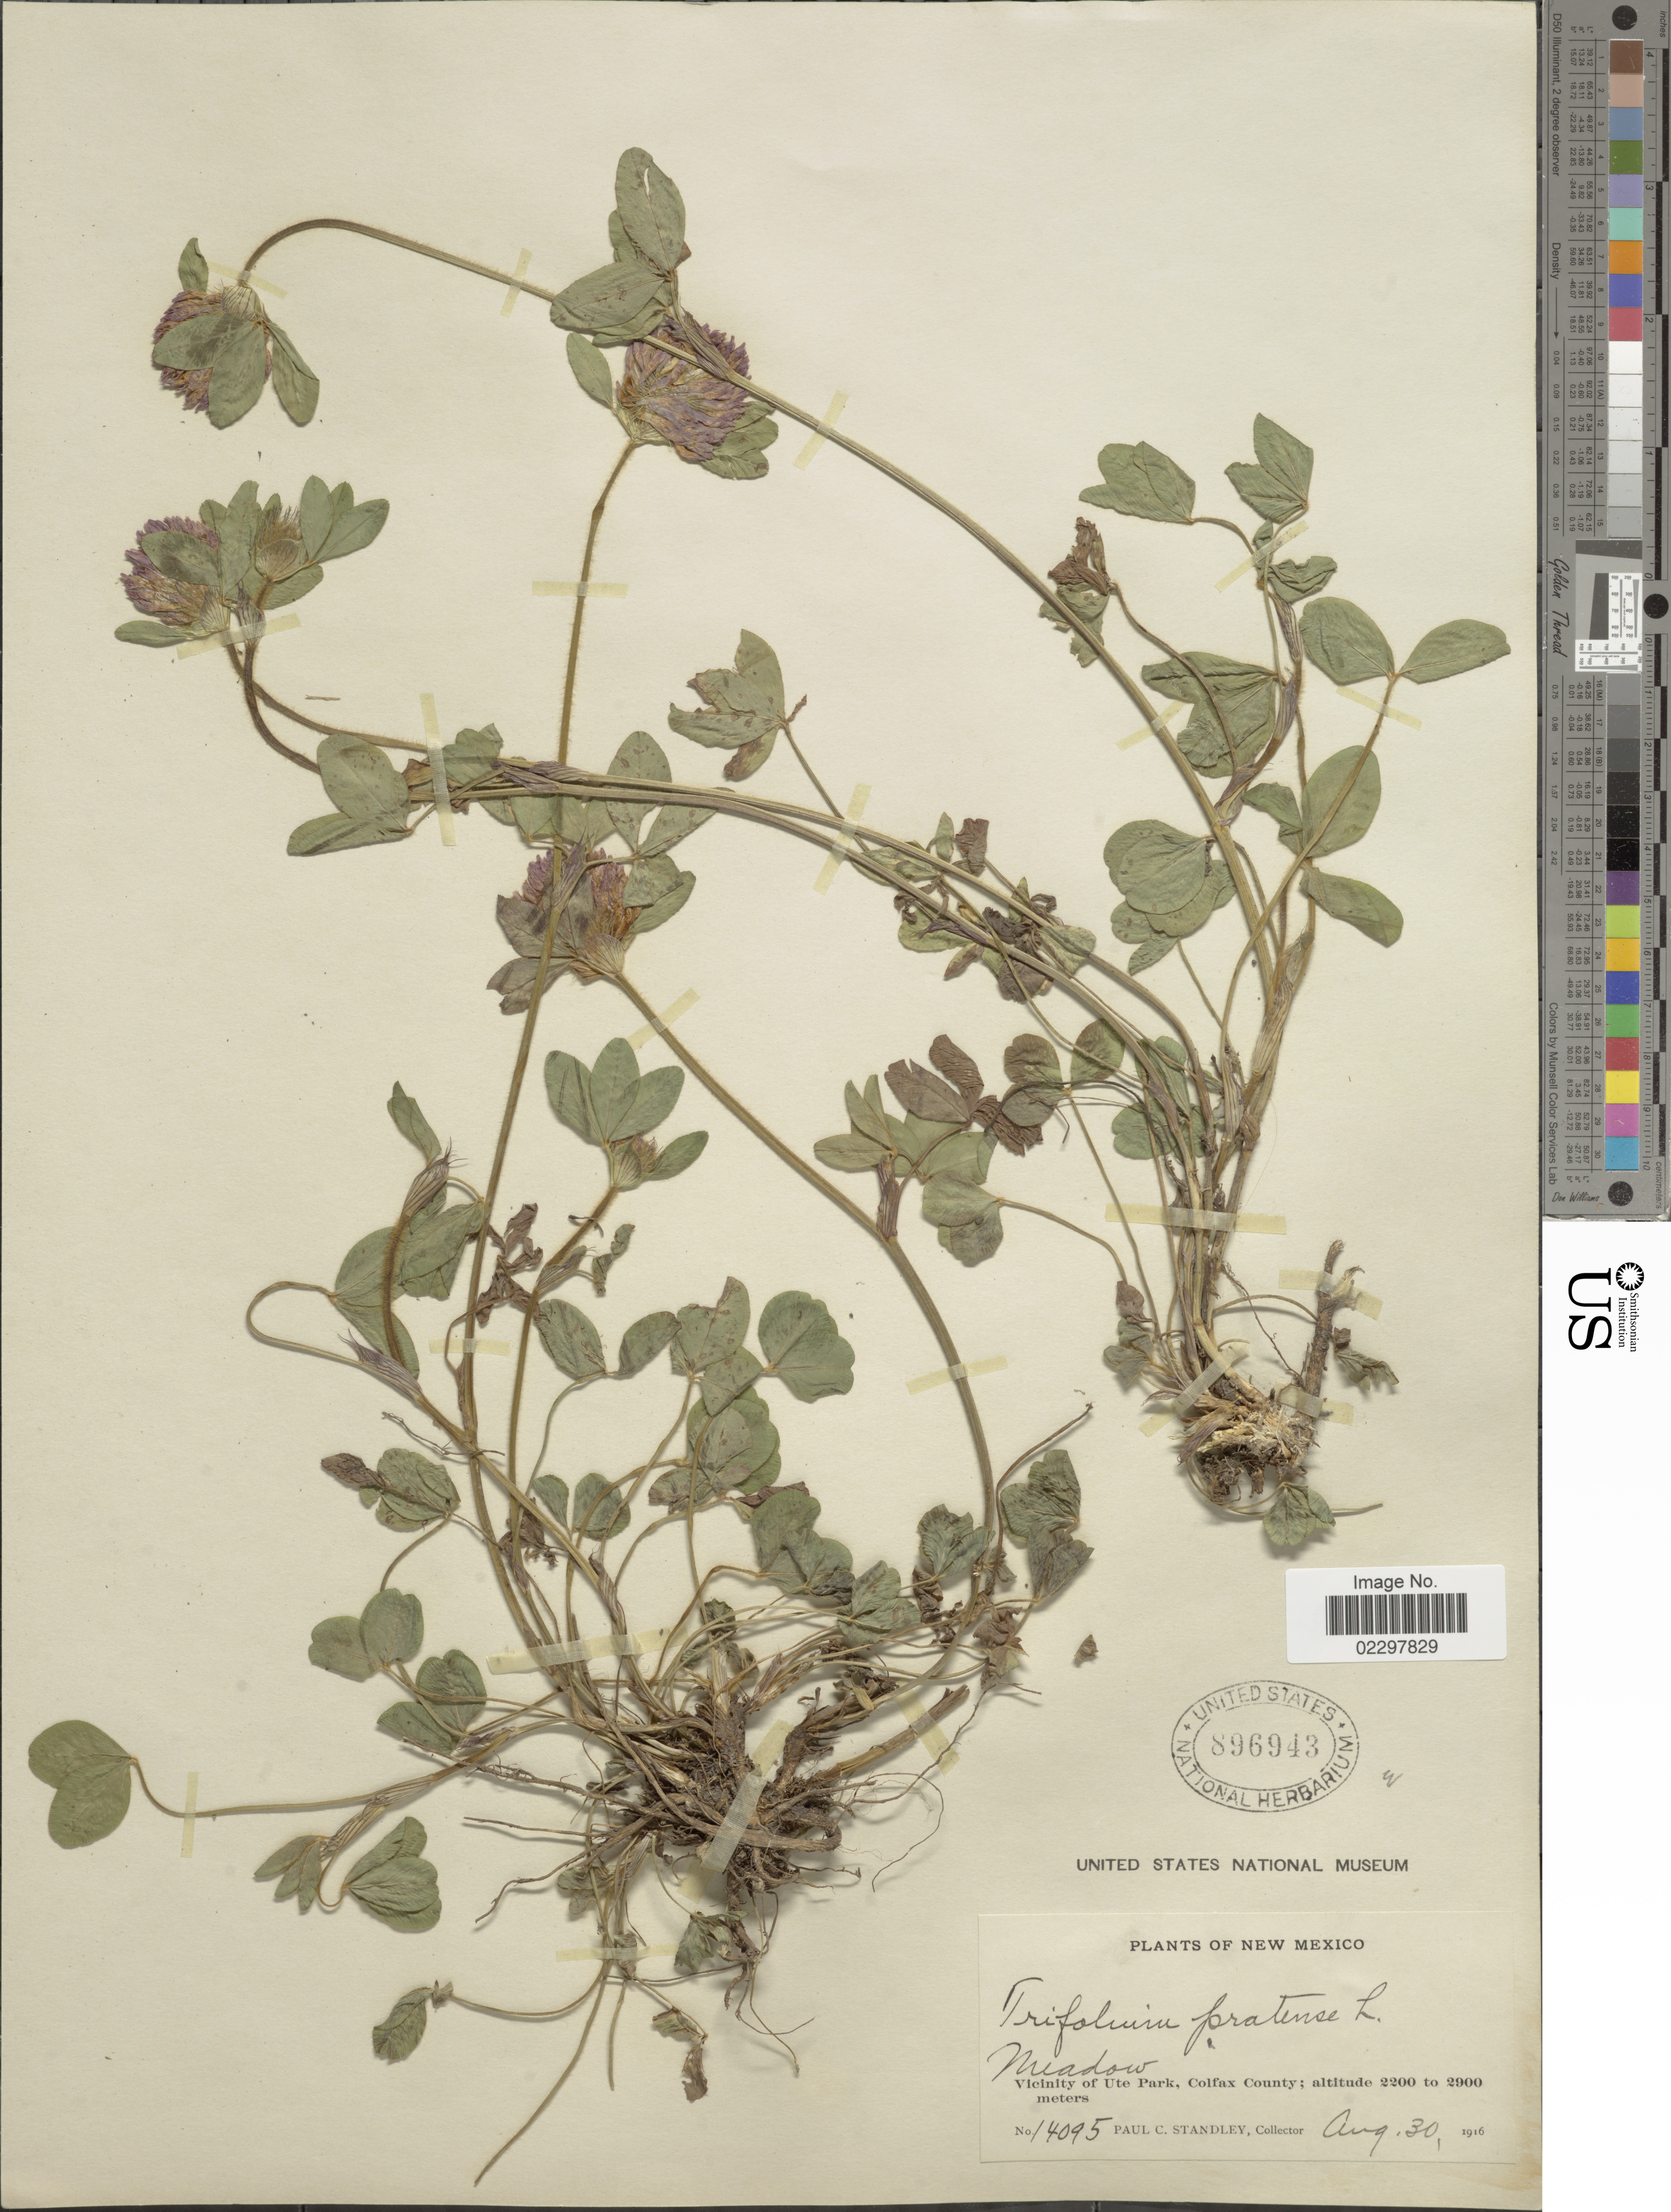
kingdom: Plantae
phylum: Tracheophyta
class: Magnoliopsida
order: Fabales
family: Fabaceae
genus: Trifolium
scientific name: Trifolium pratense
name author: L.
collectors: P. C. Standley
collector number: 14095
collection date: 1916-08-30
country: United States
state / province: New Mexico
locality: Meadow, Vicinity of Ute Park, Colfax County.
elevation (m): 2200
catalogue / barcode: US 896943